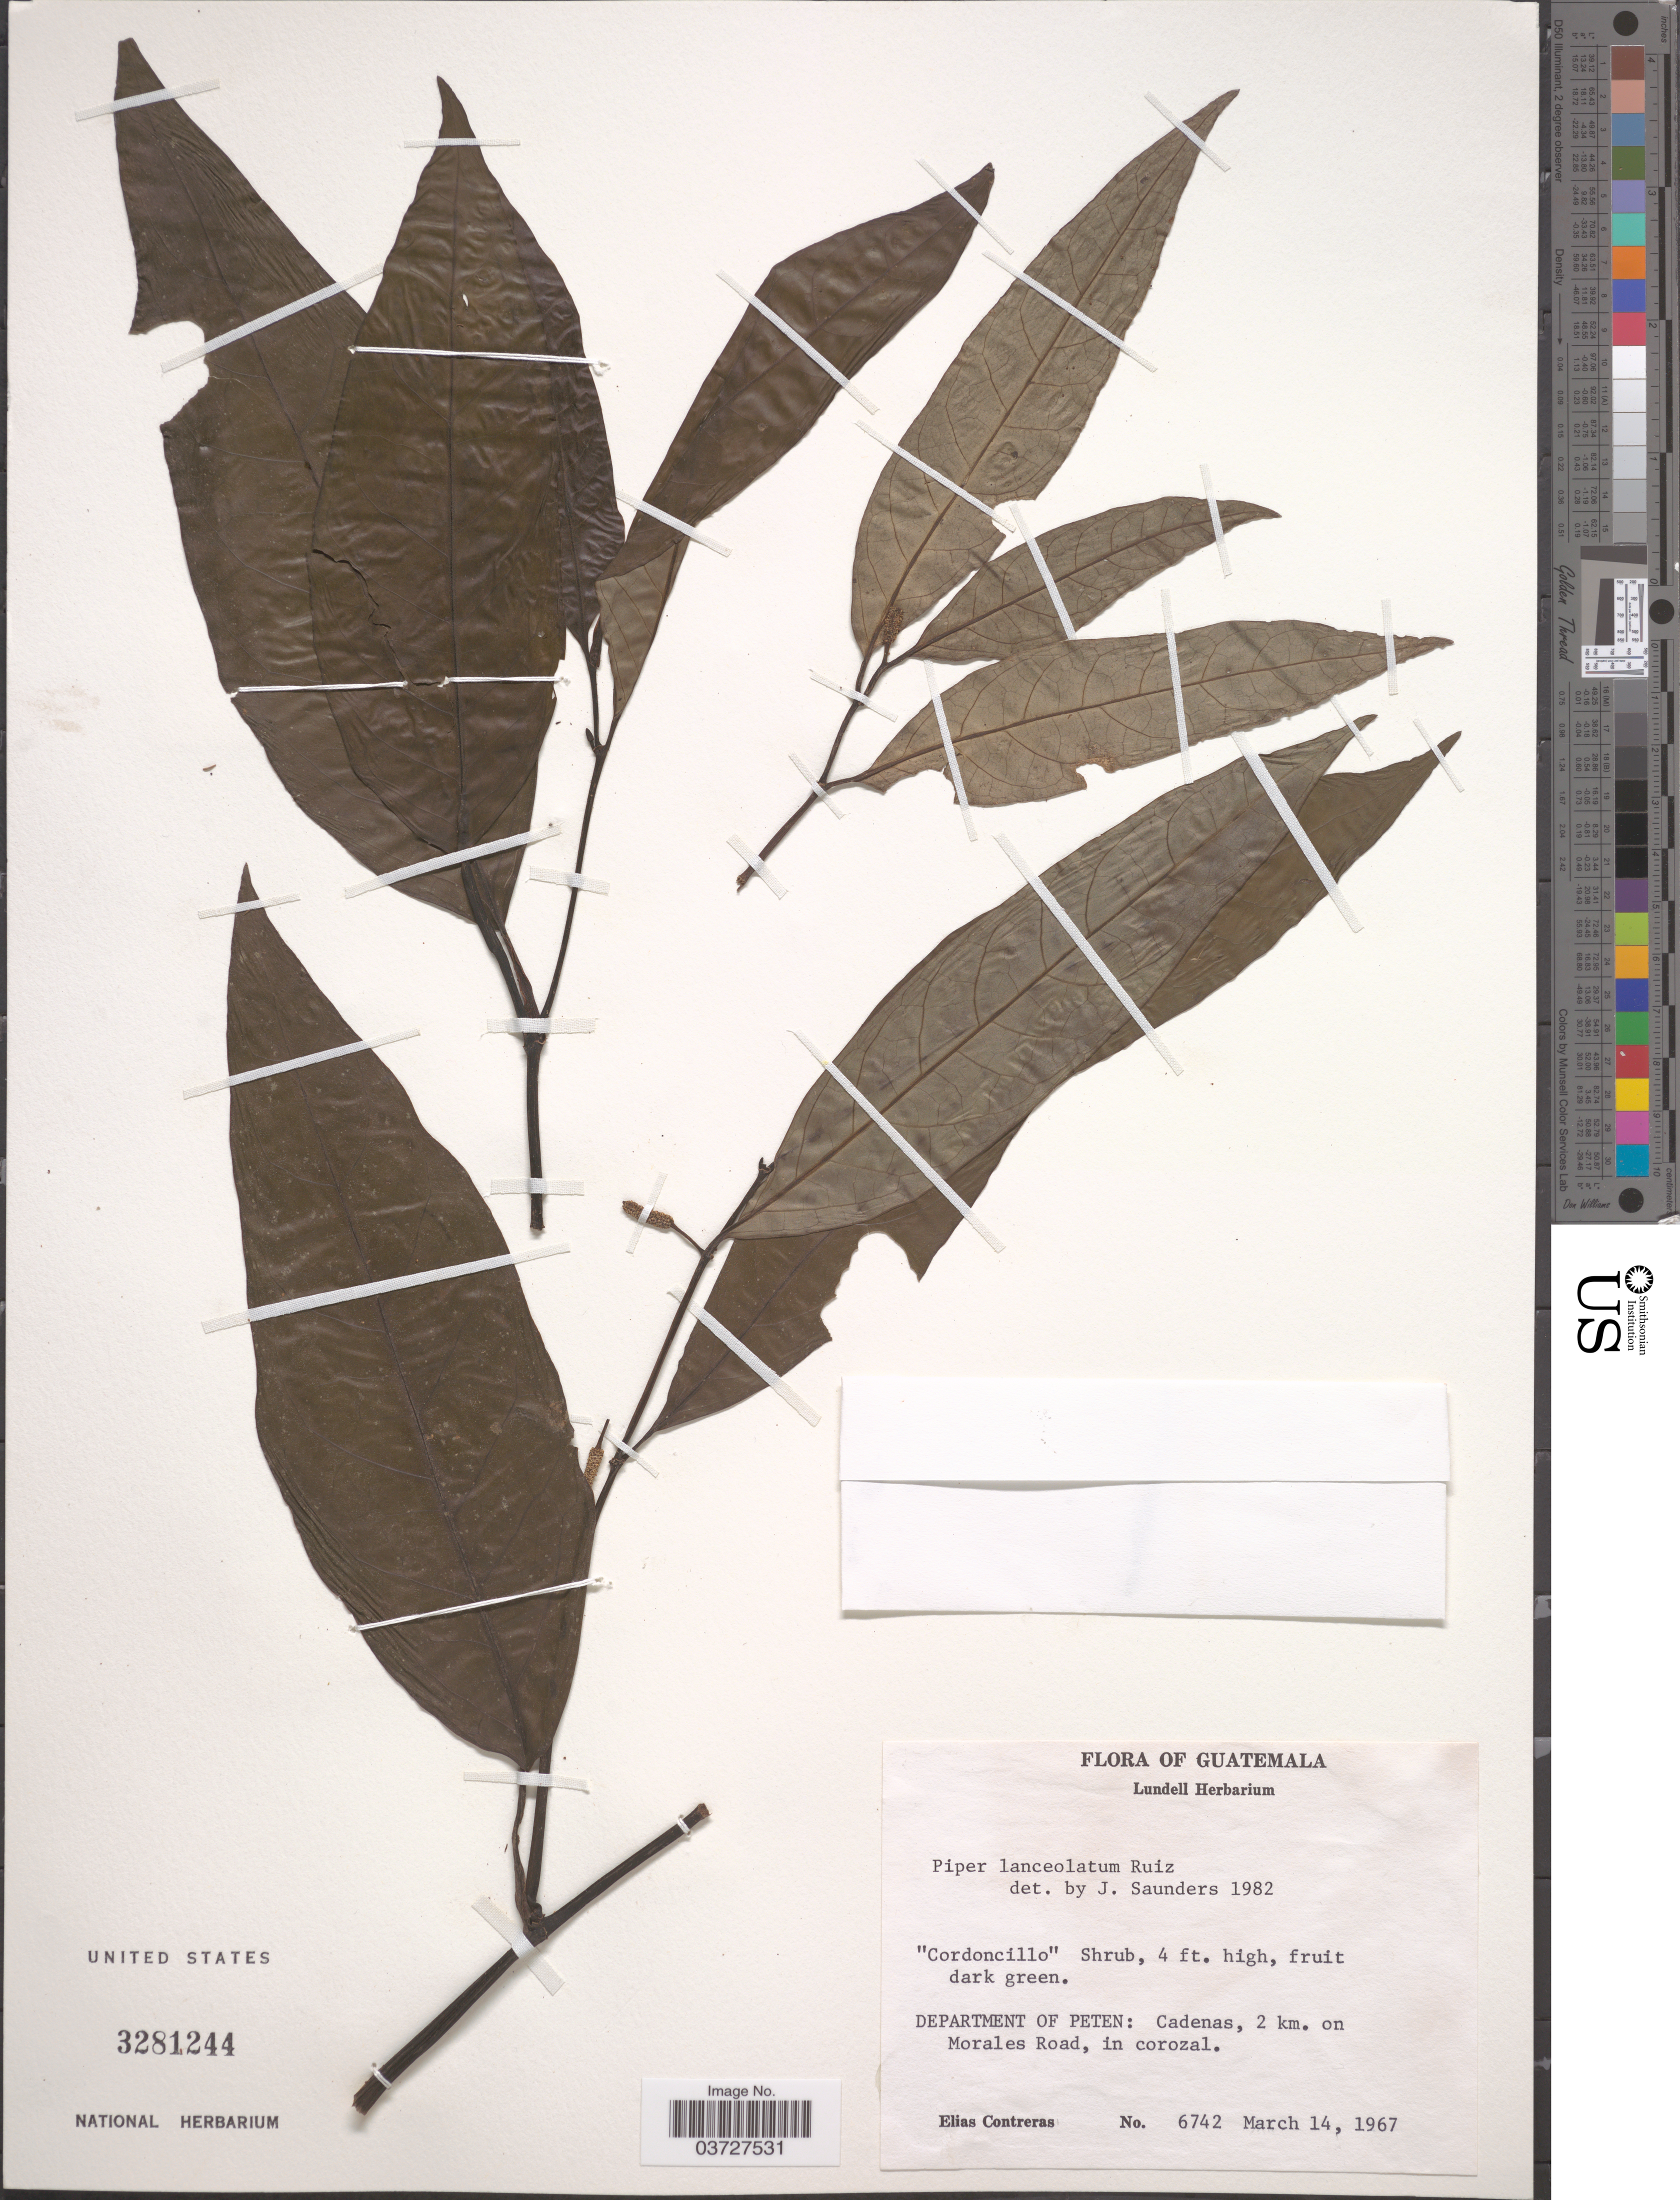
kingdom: Plantae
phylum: Tracheophyta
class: Magnoliopsida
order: Piperales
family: Piperaceae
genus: Piper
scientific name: Piper lanceolatum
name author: Ruiz & Pav.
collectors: E. Contreras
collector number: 6742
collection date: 1967-03-14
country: Guatemala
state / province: El Peten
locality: Department of Peten: Cadenas, 2 km. on Morales Road, in corazal.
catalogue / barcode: US 3281244